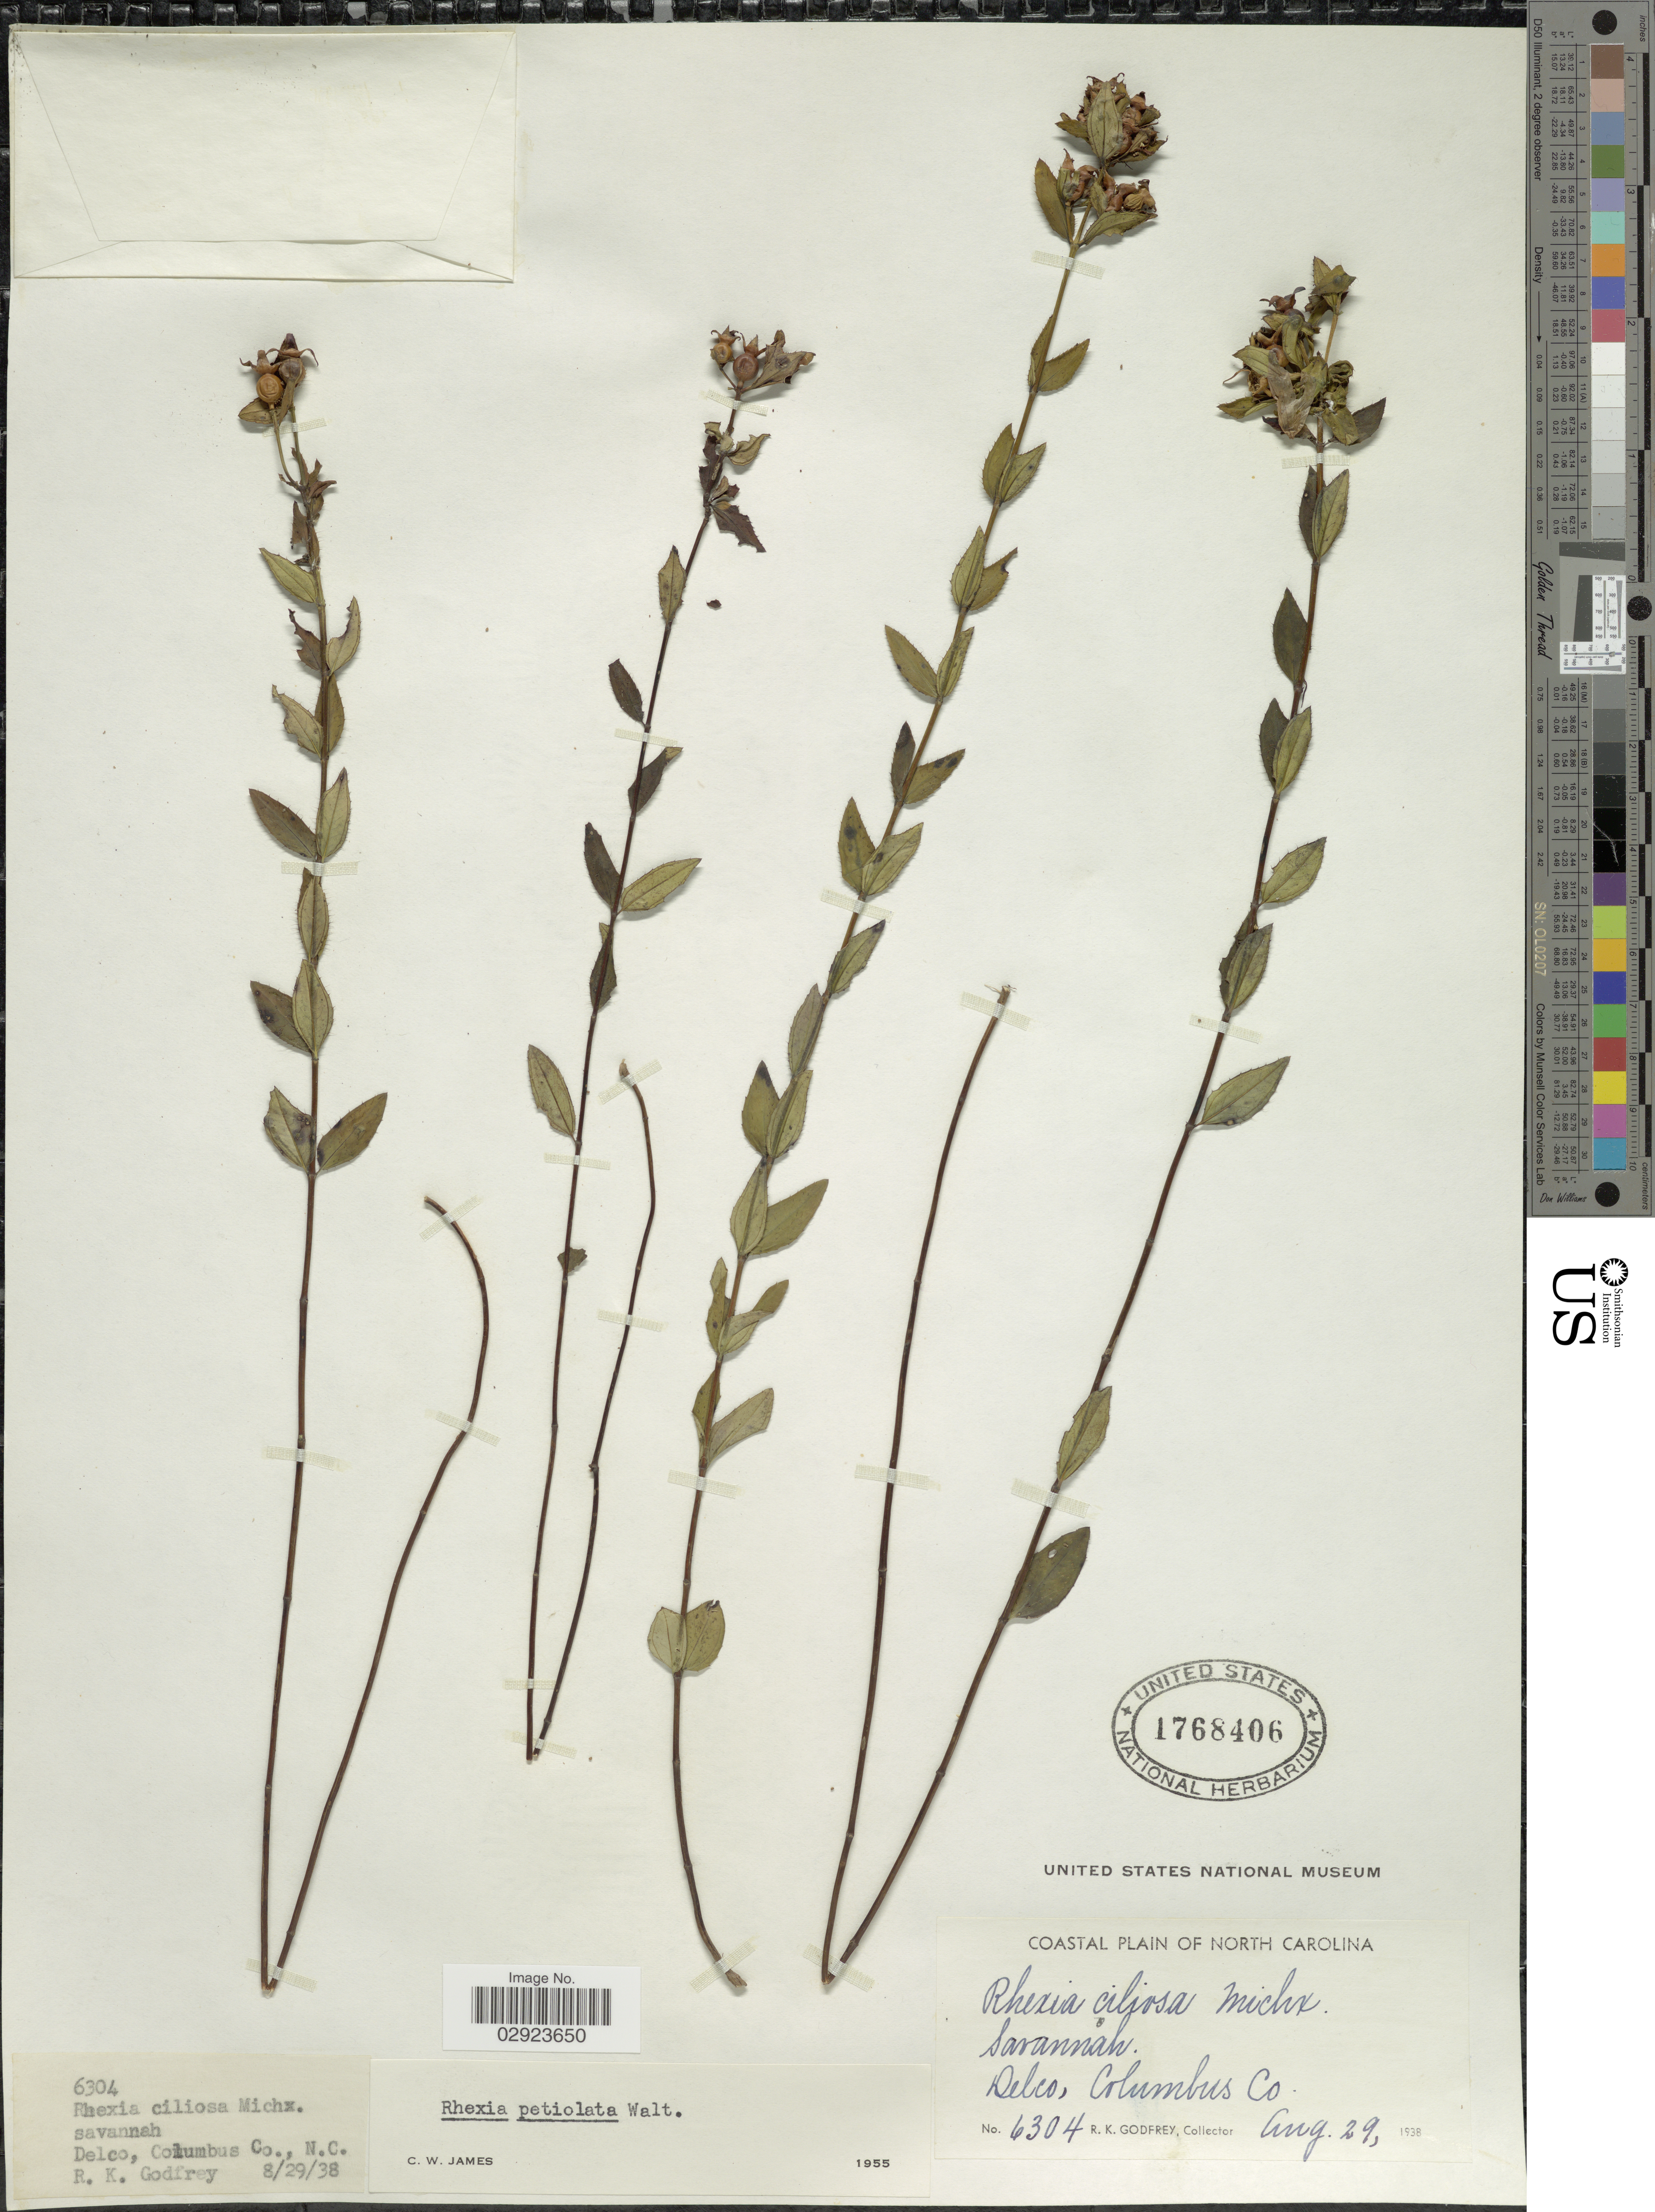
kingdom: Plantae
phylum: Tracheophyta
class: Magnoliopsida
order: Myrtales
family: Melastomataceae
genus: Rhexia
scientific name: Rhexia petiolata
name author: Walter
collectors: R. K. Godfrey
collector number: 6304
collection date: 1938-08-29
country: United States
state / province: North Carolina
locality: Coastal plain of North Carolina. Delco, Columbus Co.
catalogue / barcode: US 1768406